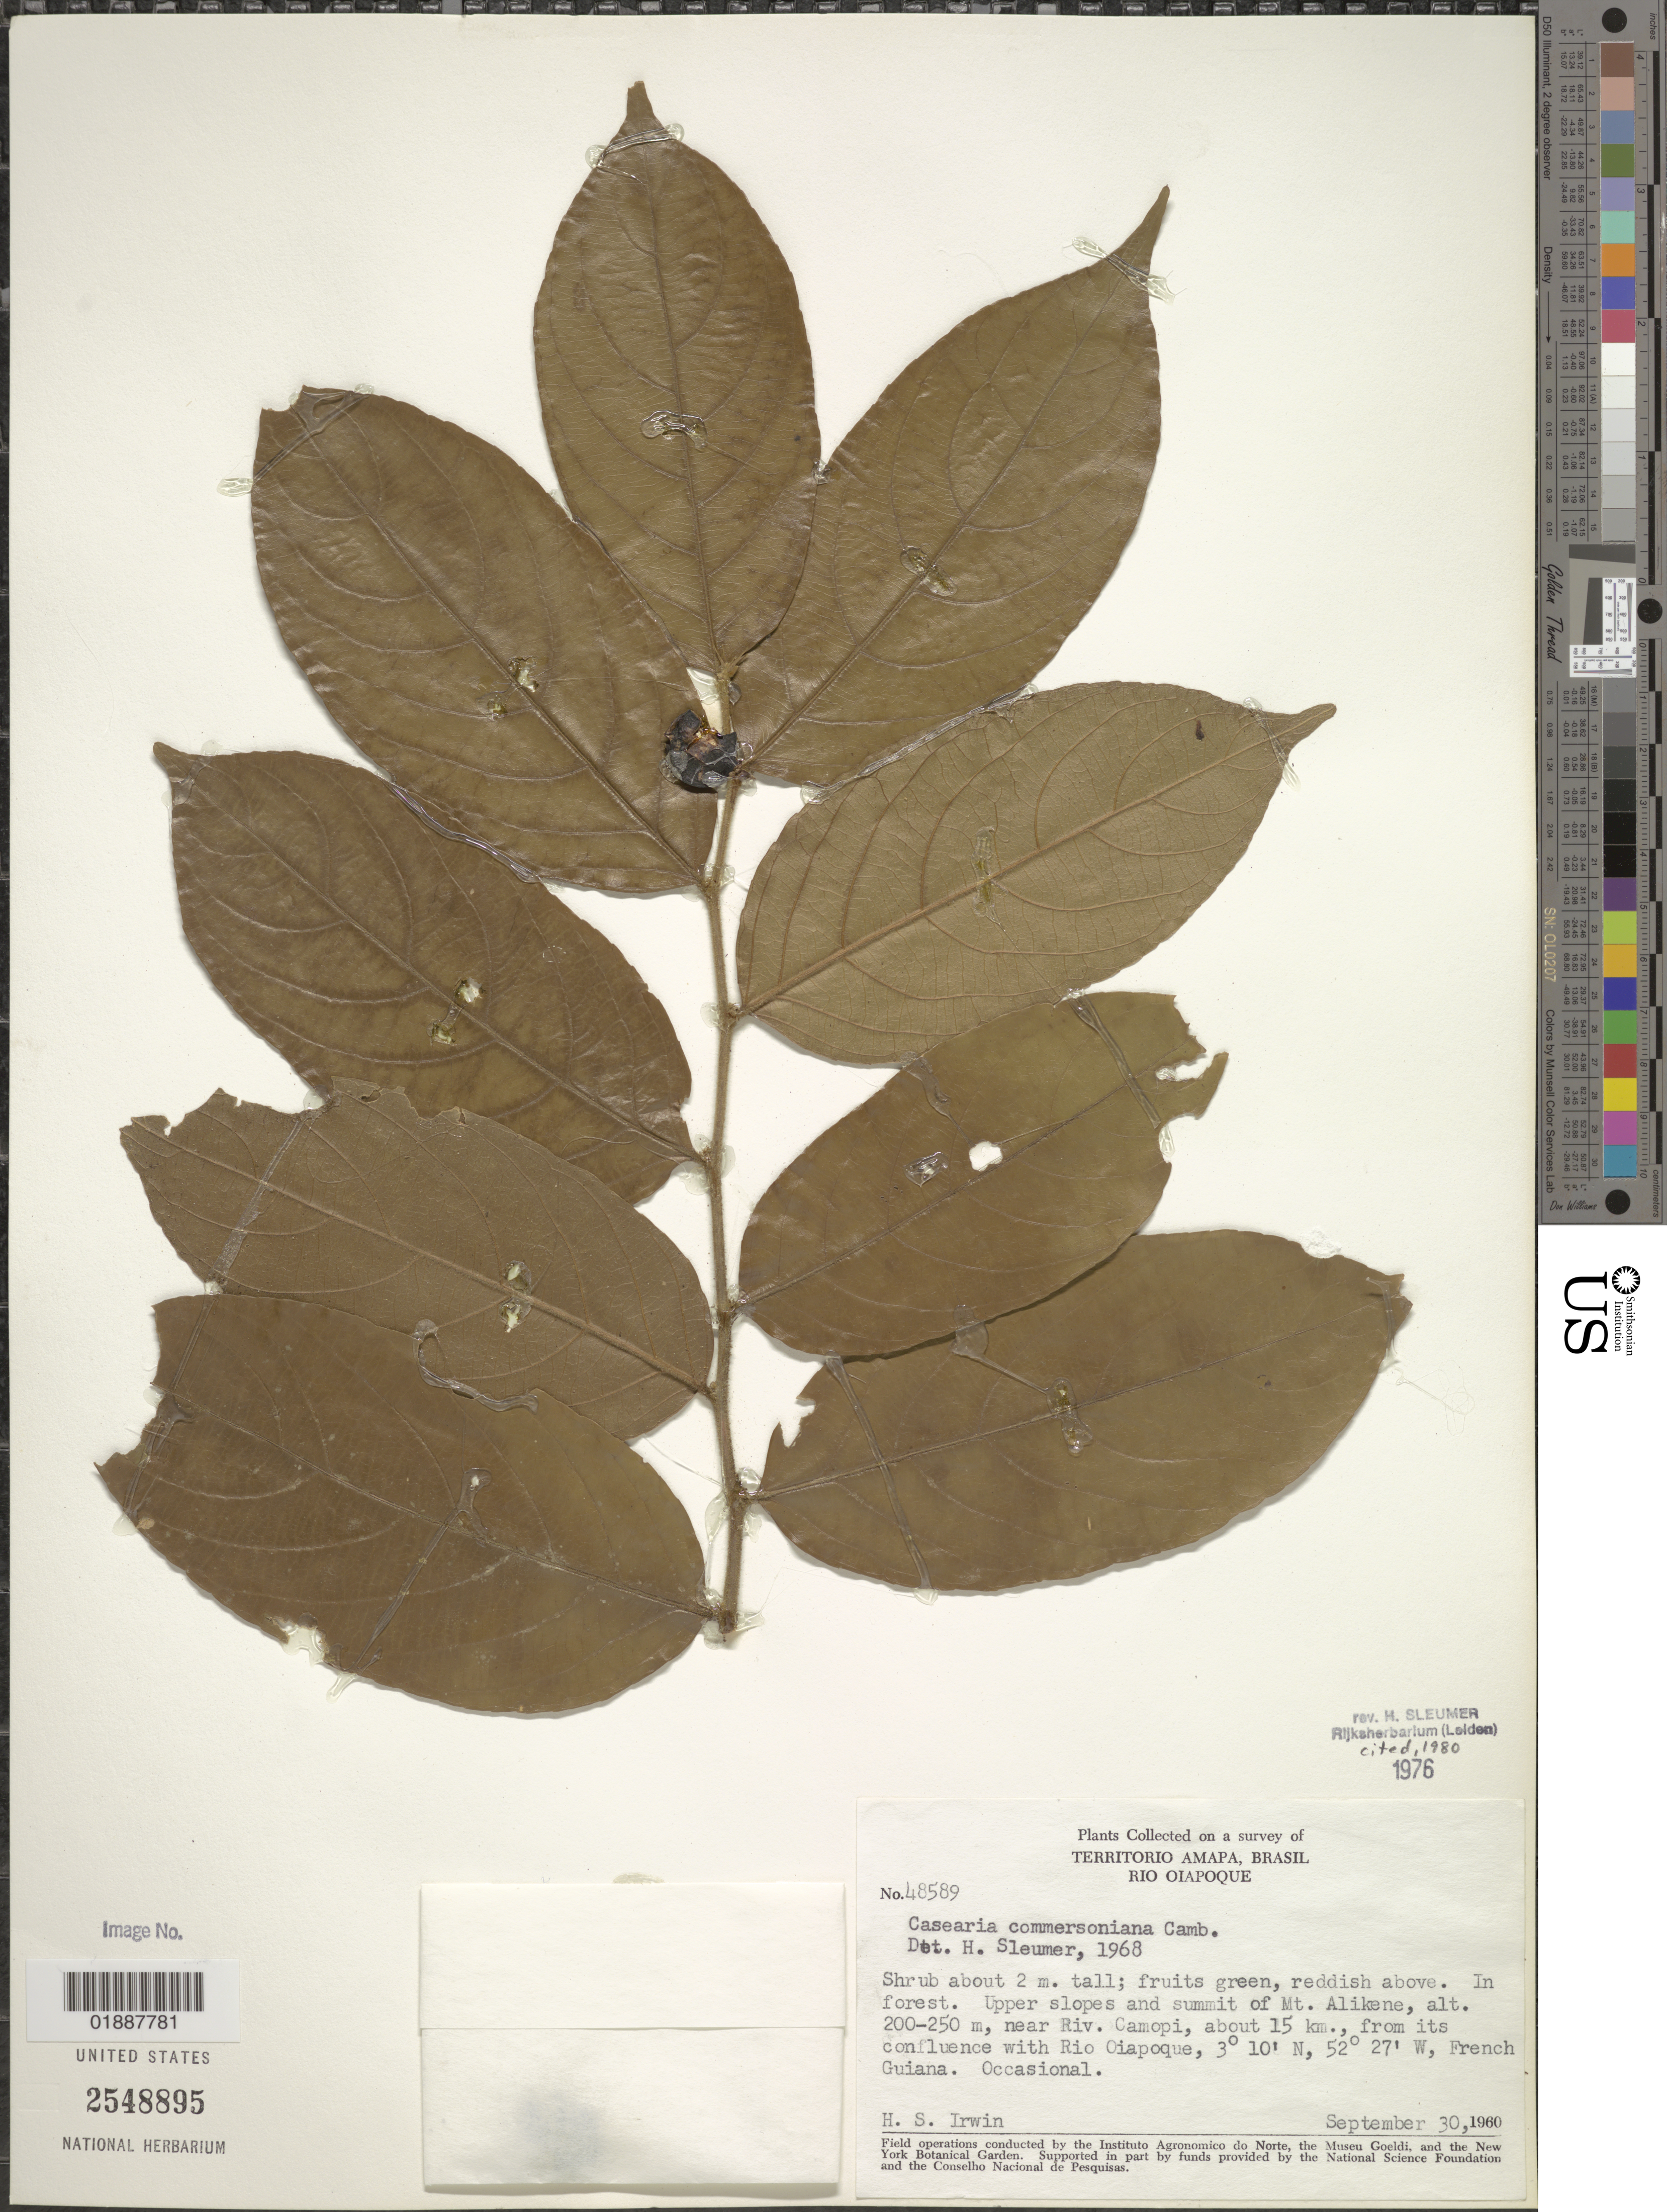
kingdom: Plantae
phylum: Tracheophyta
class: Magnoliopsida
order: Malpighiales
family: Salicaceae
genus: Piparea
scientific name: Piparea dentata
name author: Aubl.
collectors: H. Irwin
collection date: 1960-09-30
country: French Guiana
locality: Upper slopes of Mt. Alikene near Ri. Camopi, about 15km , from its confluence with Rio Oiapoque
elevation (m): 200